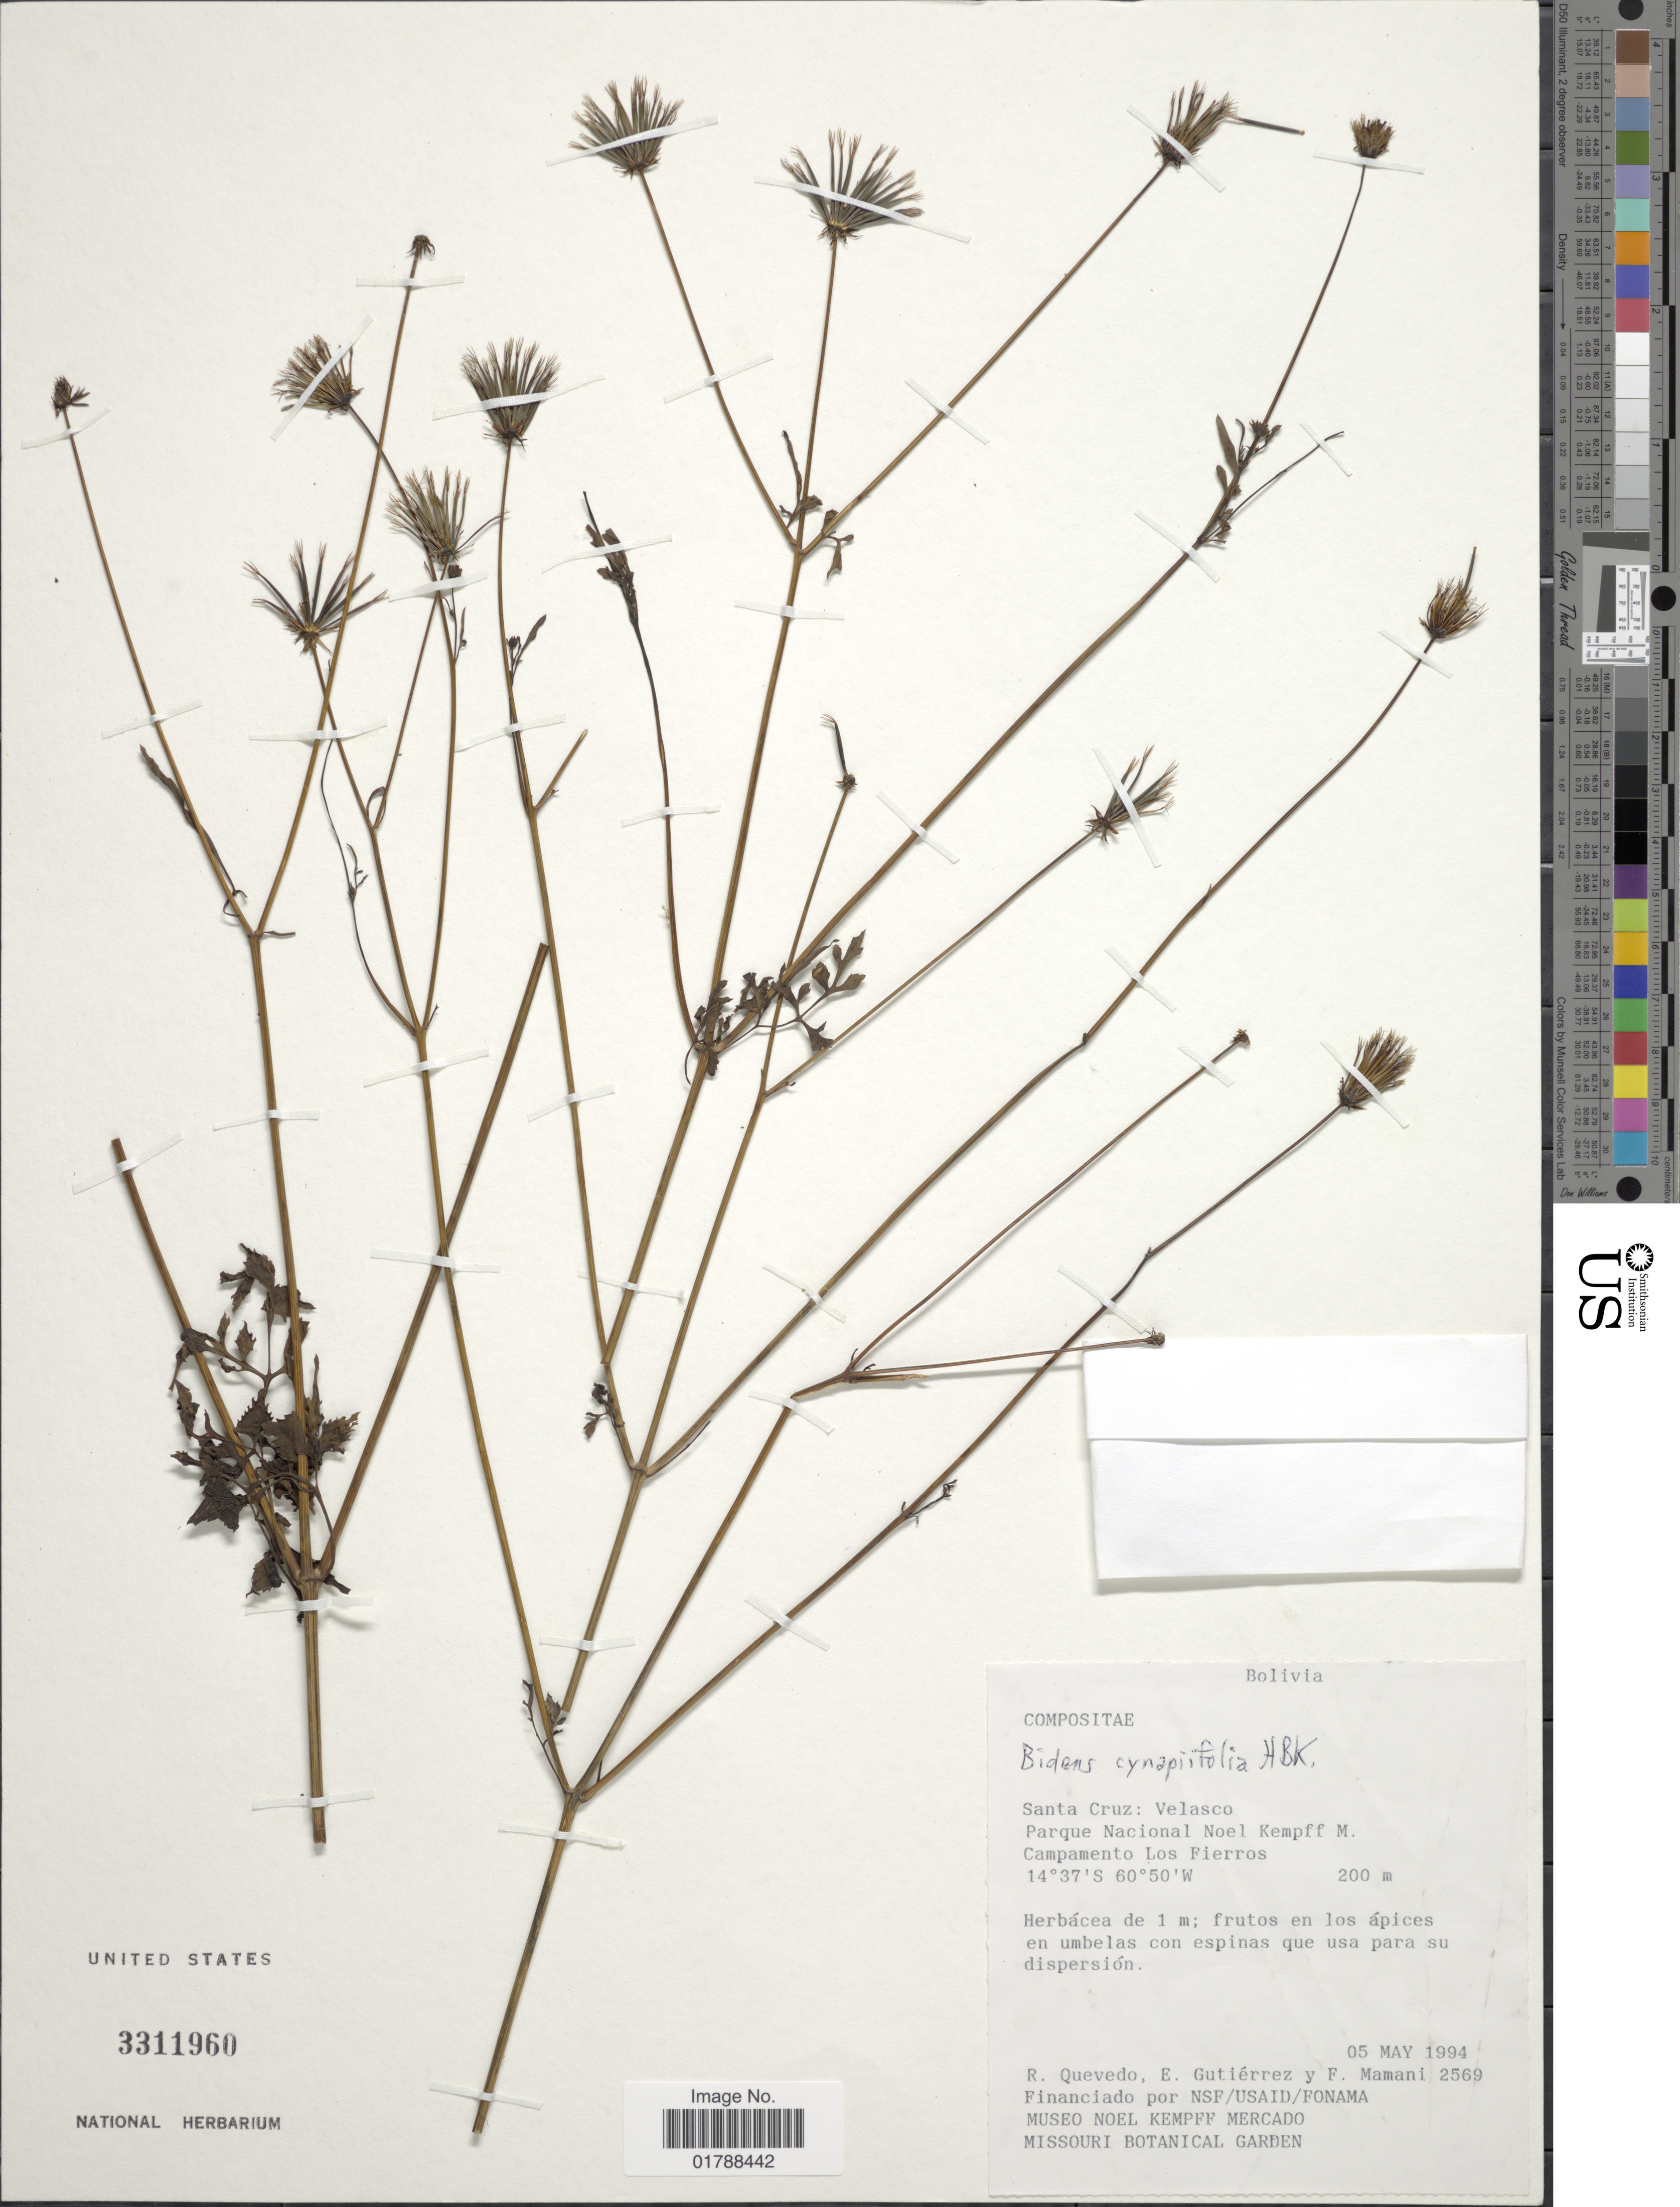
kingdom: Plantae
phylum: Tracheophyta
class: Magnoliopsida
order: Asterales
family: Asteraceae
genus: Bidens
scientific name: Bidens cynapiifolia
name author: Kunth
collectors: R. Quevedo, E. Gutiérrez & F. Mamani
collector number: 2569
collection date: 1994-05-05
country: Bolivia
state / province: Santa Cruz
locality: Velasco. Parque Nacional Noel Kempff M. Campamento Los Fierros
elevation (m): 200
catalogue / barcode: US 3311960